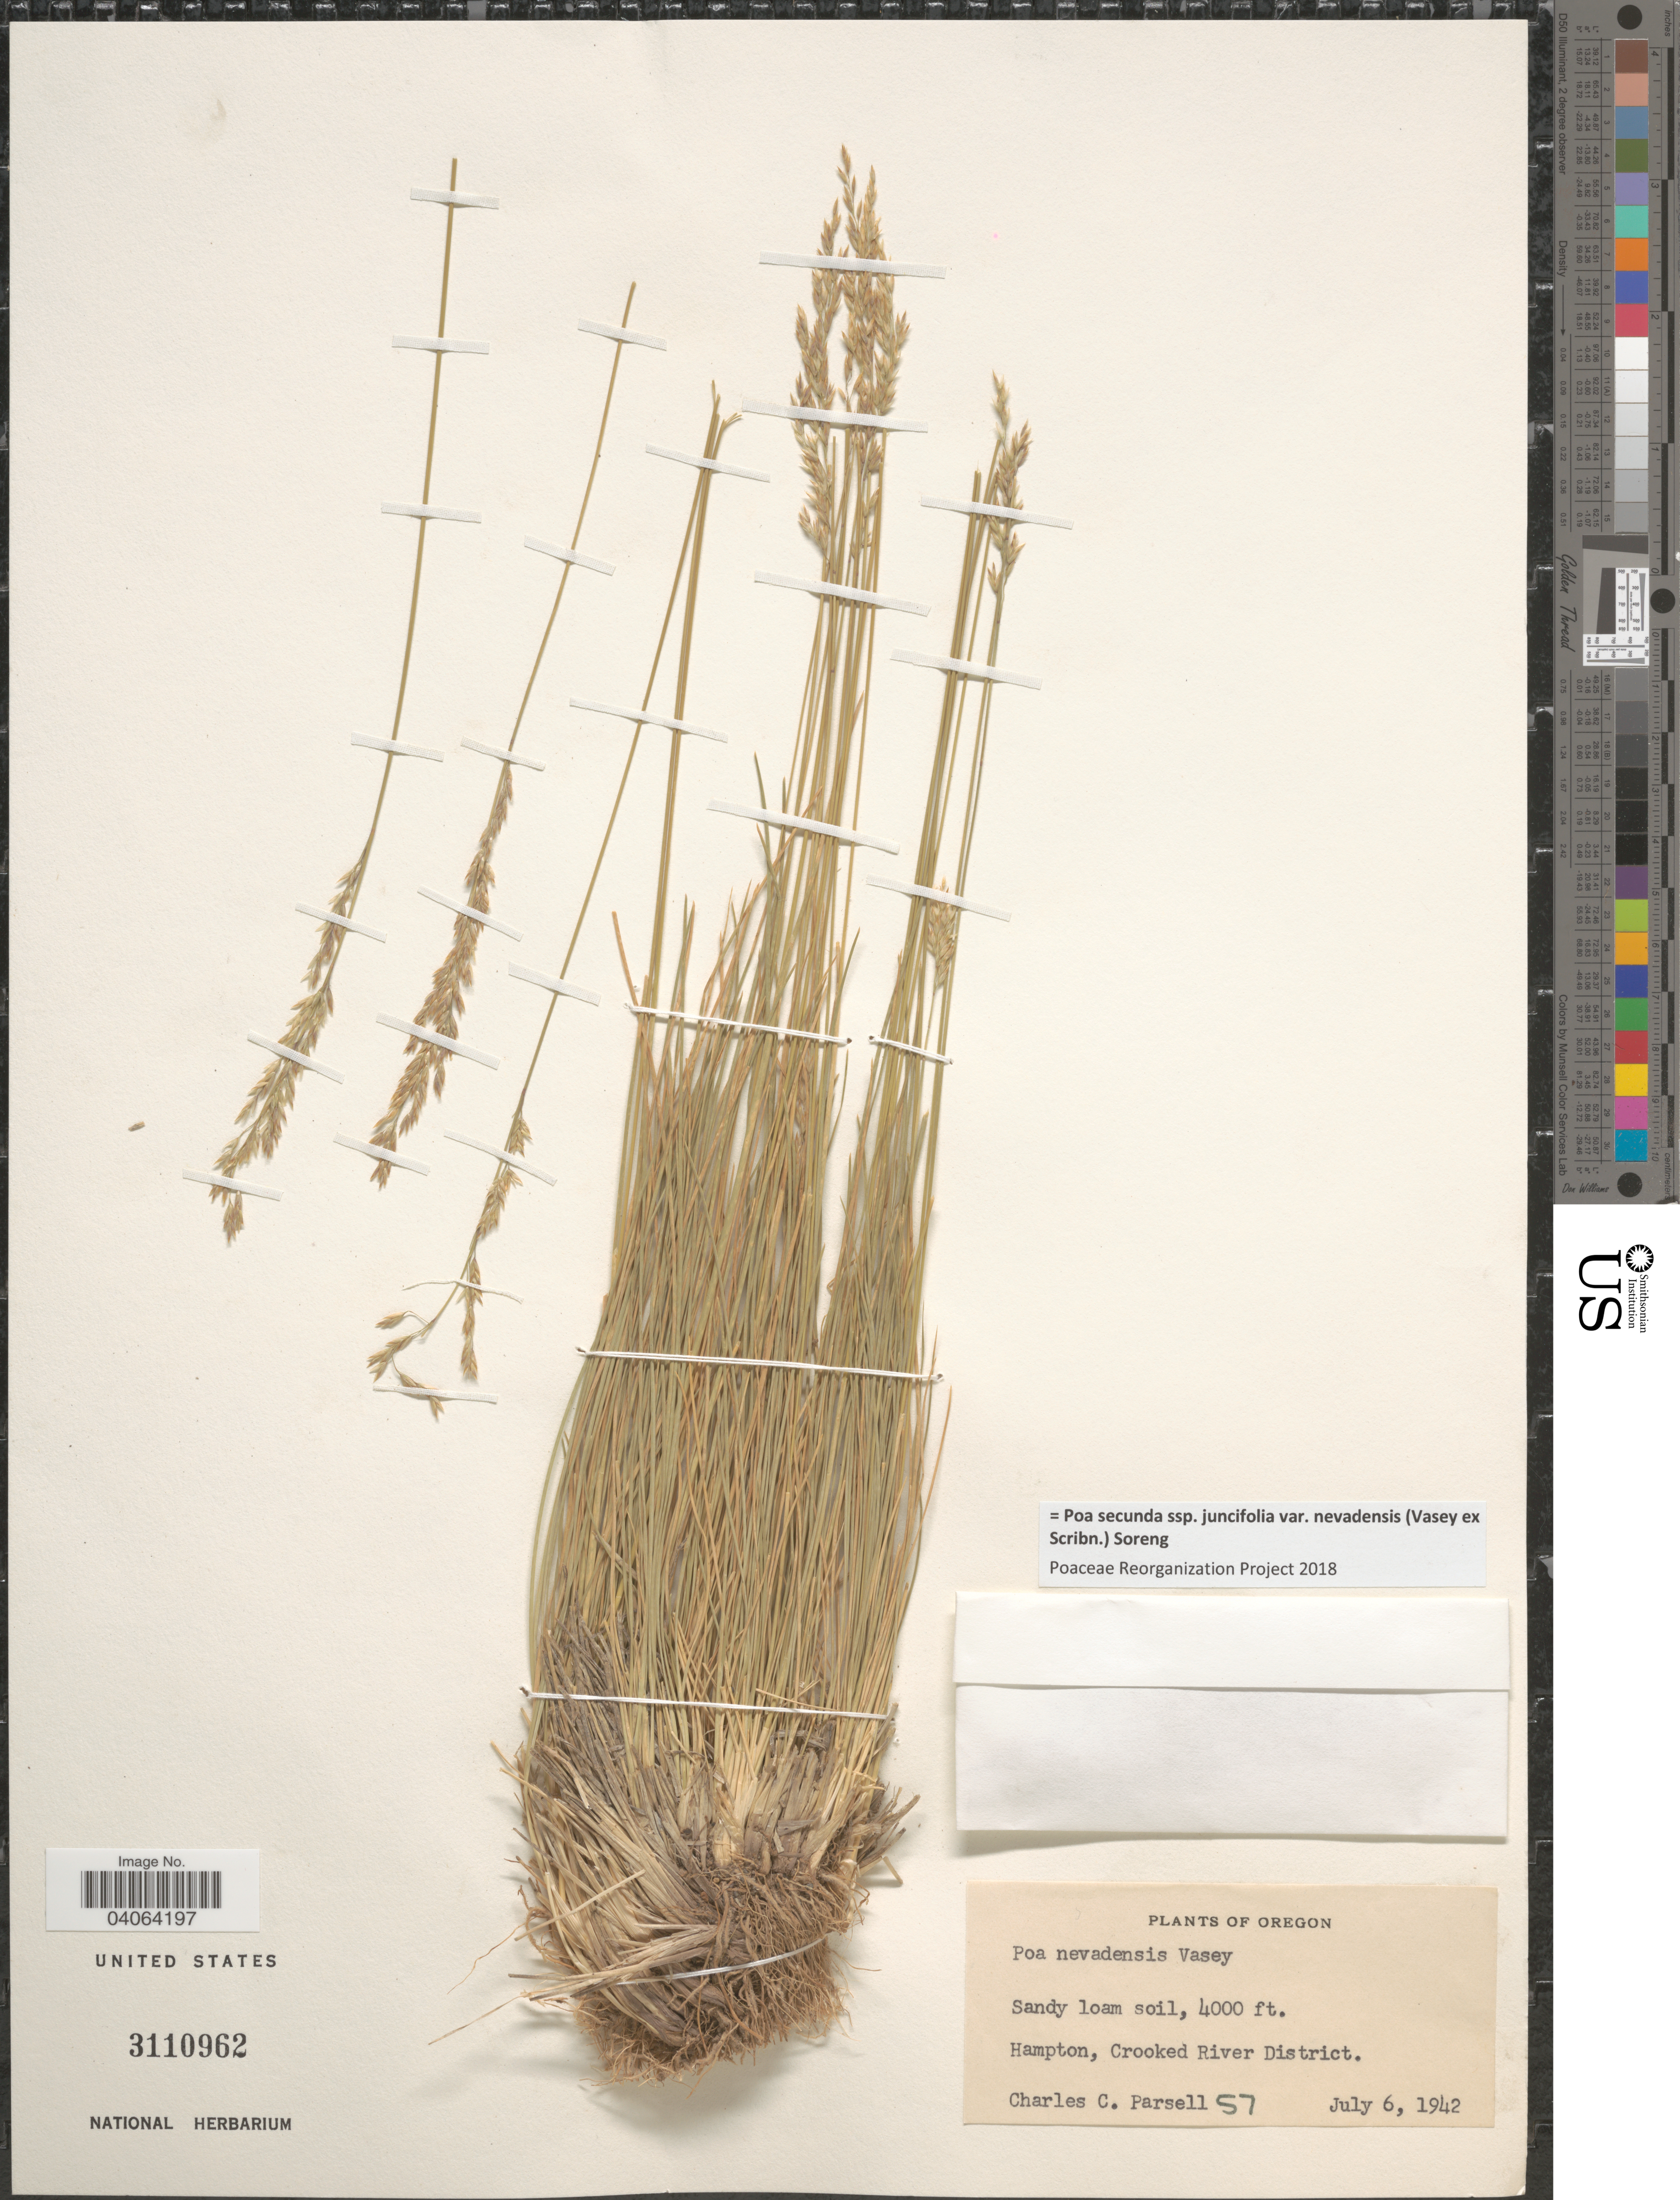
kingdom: Plantae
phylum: Tracheophyta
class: Liliopsida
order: Poales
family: Poaceae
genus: Poa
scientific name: Poa secunda subsp. juncifolia var. nevadensis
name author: (Vasey ex Scribn.) Soreng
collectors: C. Parsell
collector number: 57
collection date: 1942-07-06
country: United States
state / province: Oregon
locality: Hampton, Crooked River District.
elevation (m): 1219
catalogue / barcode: US 3110962